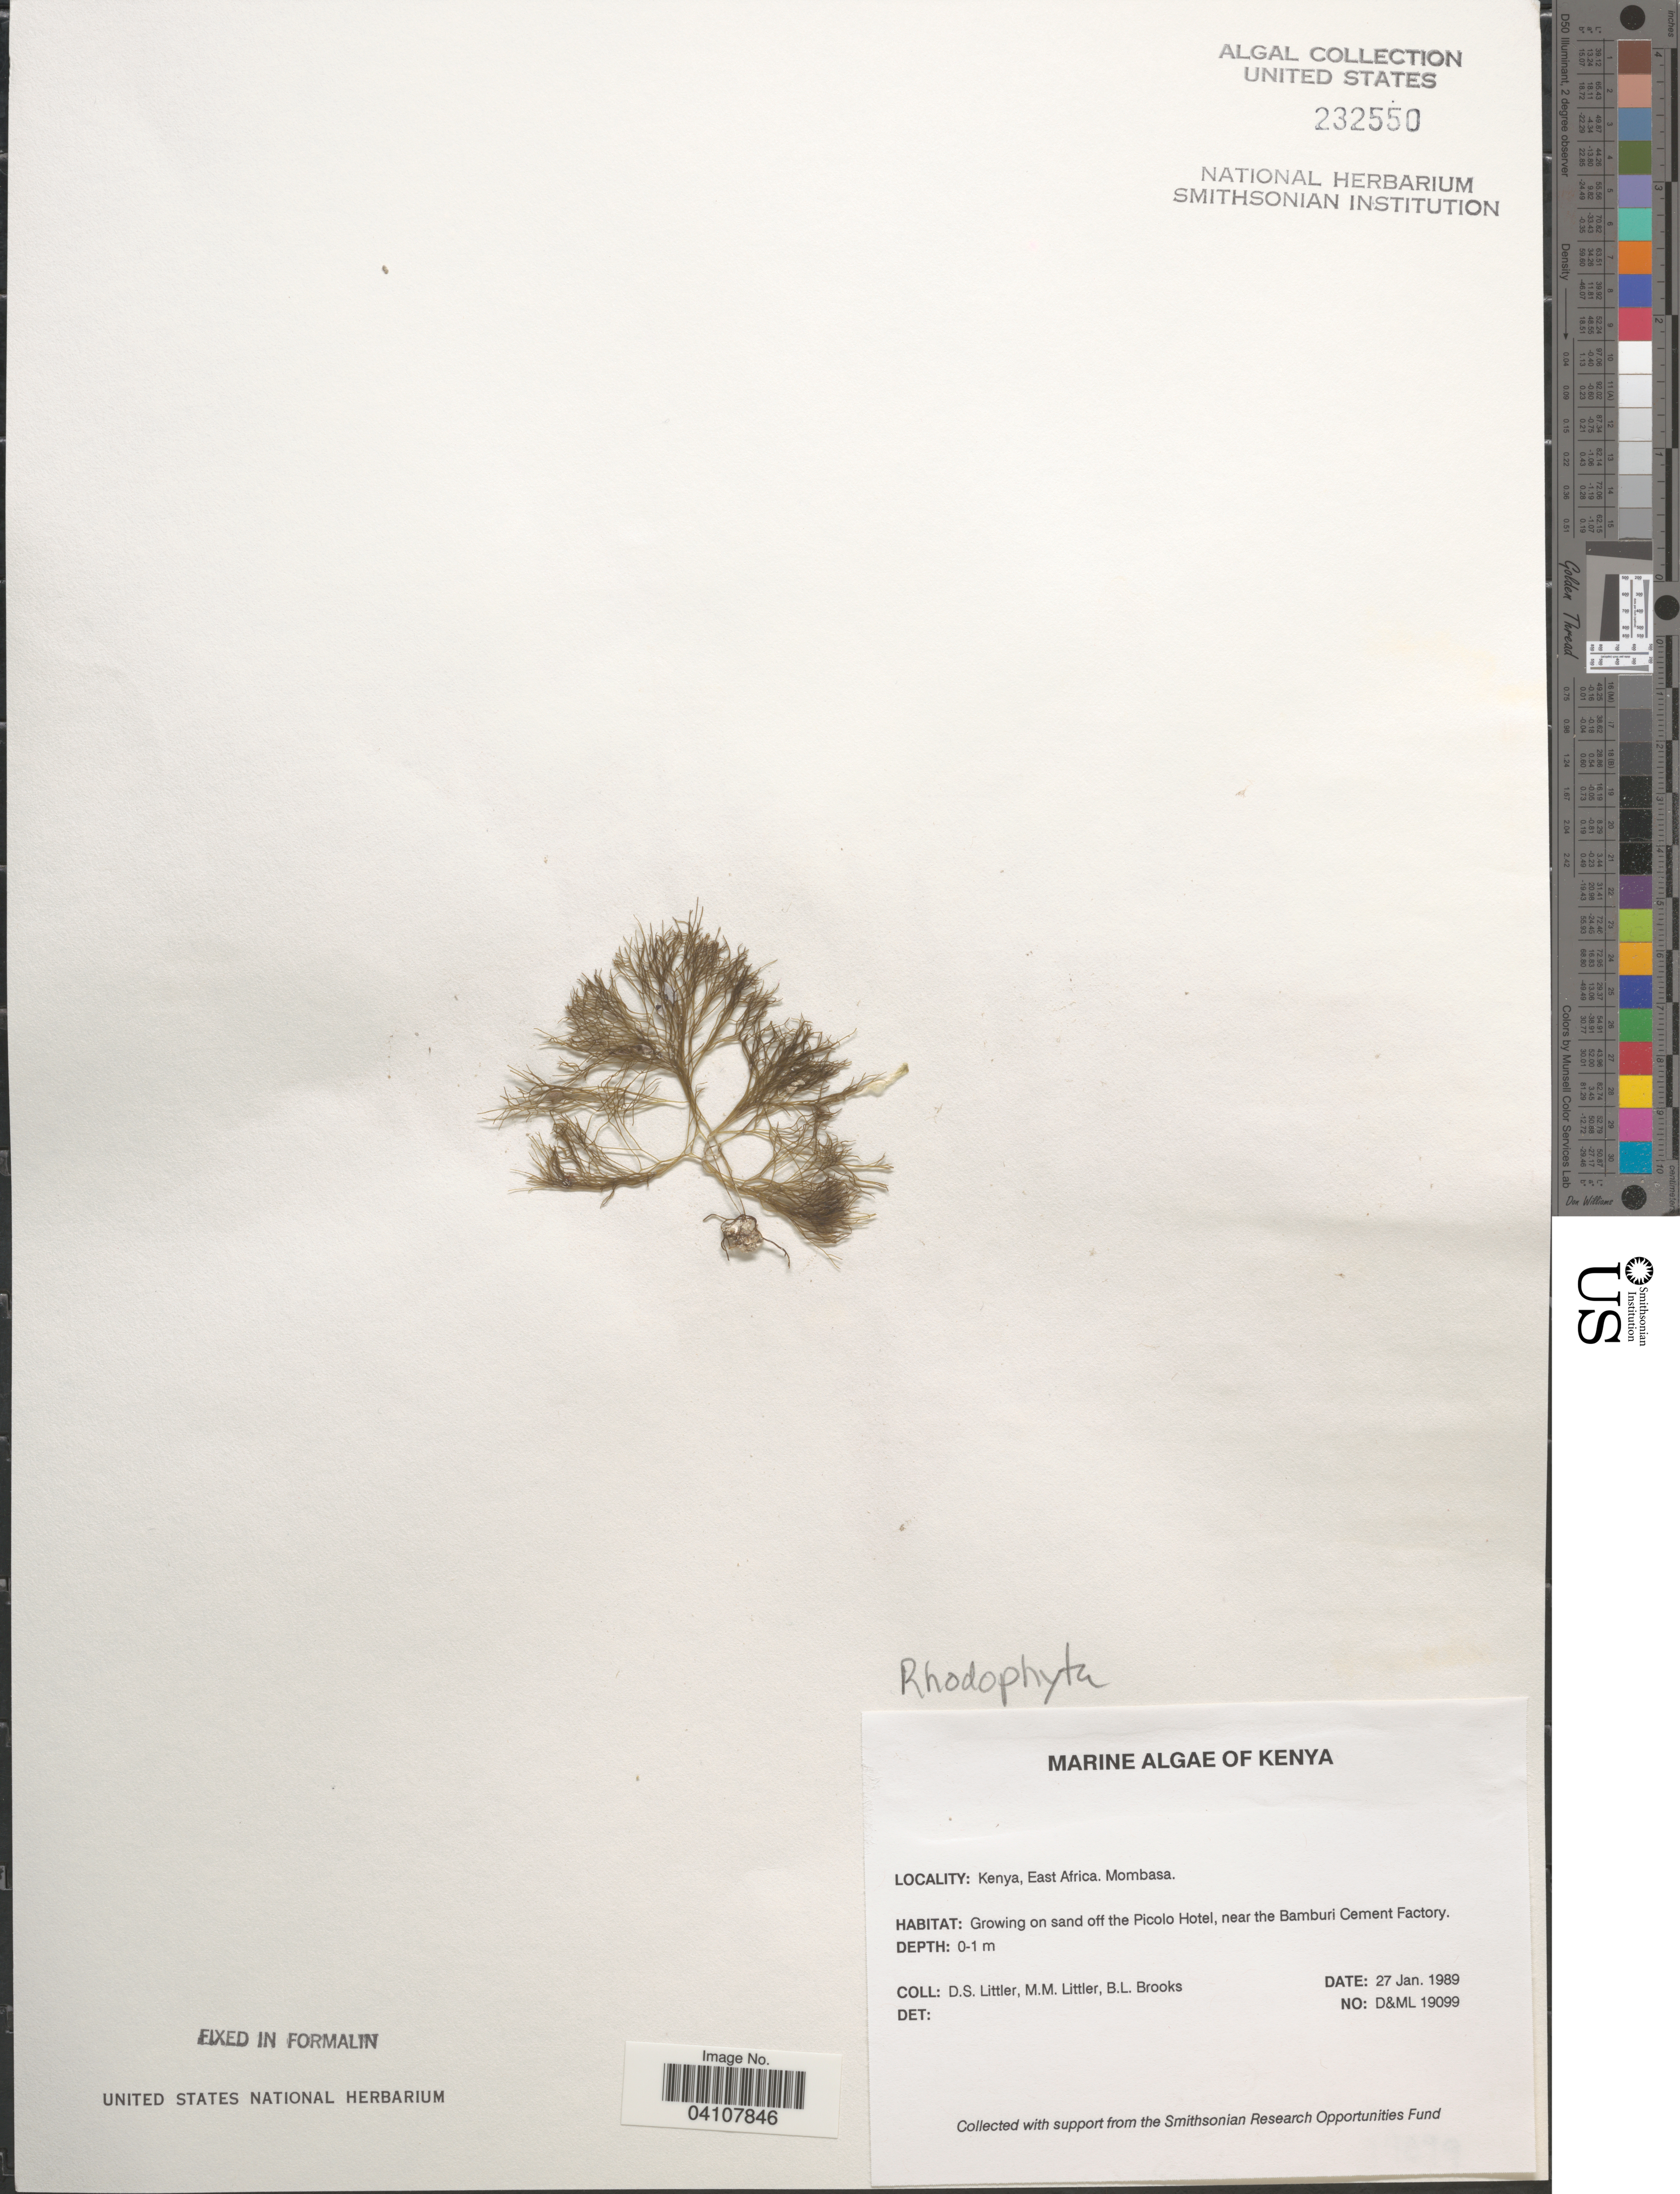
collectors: D. S. Littler & B. Brooks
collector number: D&ML19099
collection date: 1989-01-27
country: Kenya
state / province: Mombasa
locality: East Africa. On sand off the Picolo Hotel, near the Bamburi Cement Factory.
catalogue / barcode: US 232550